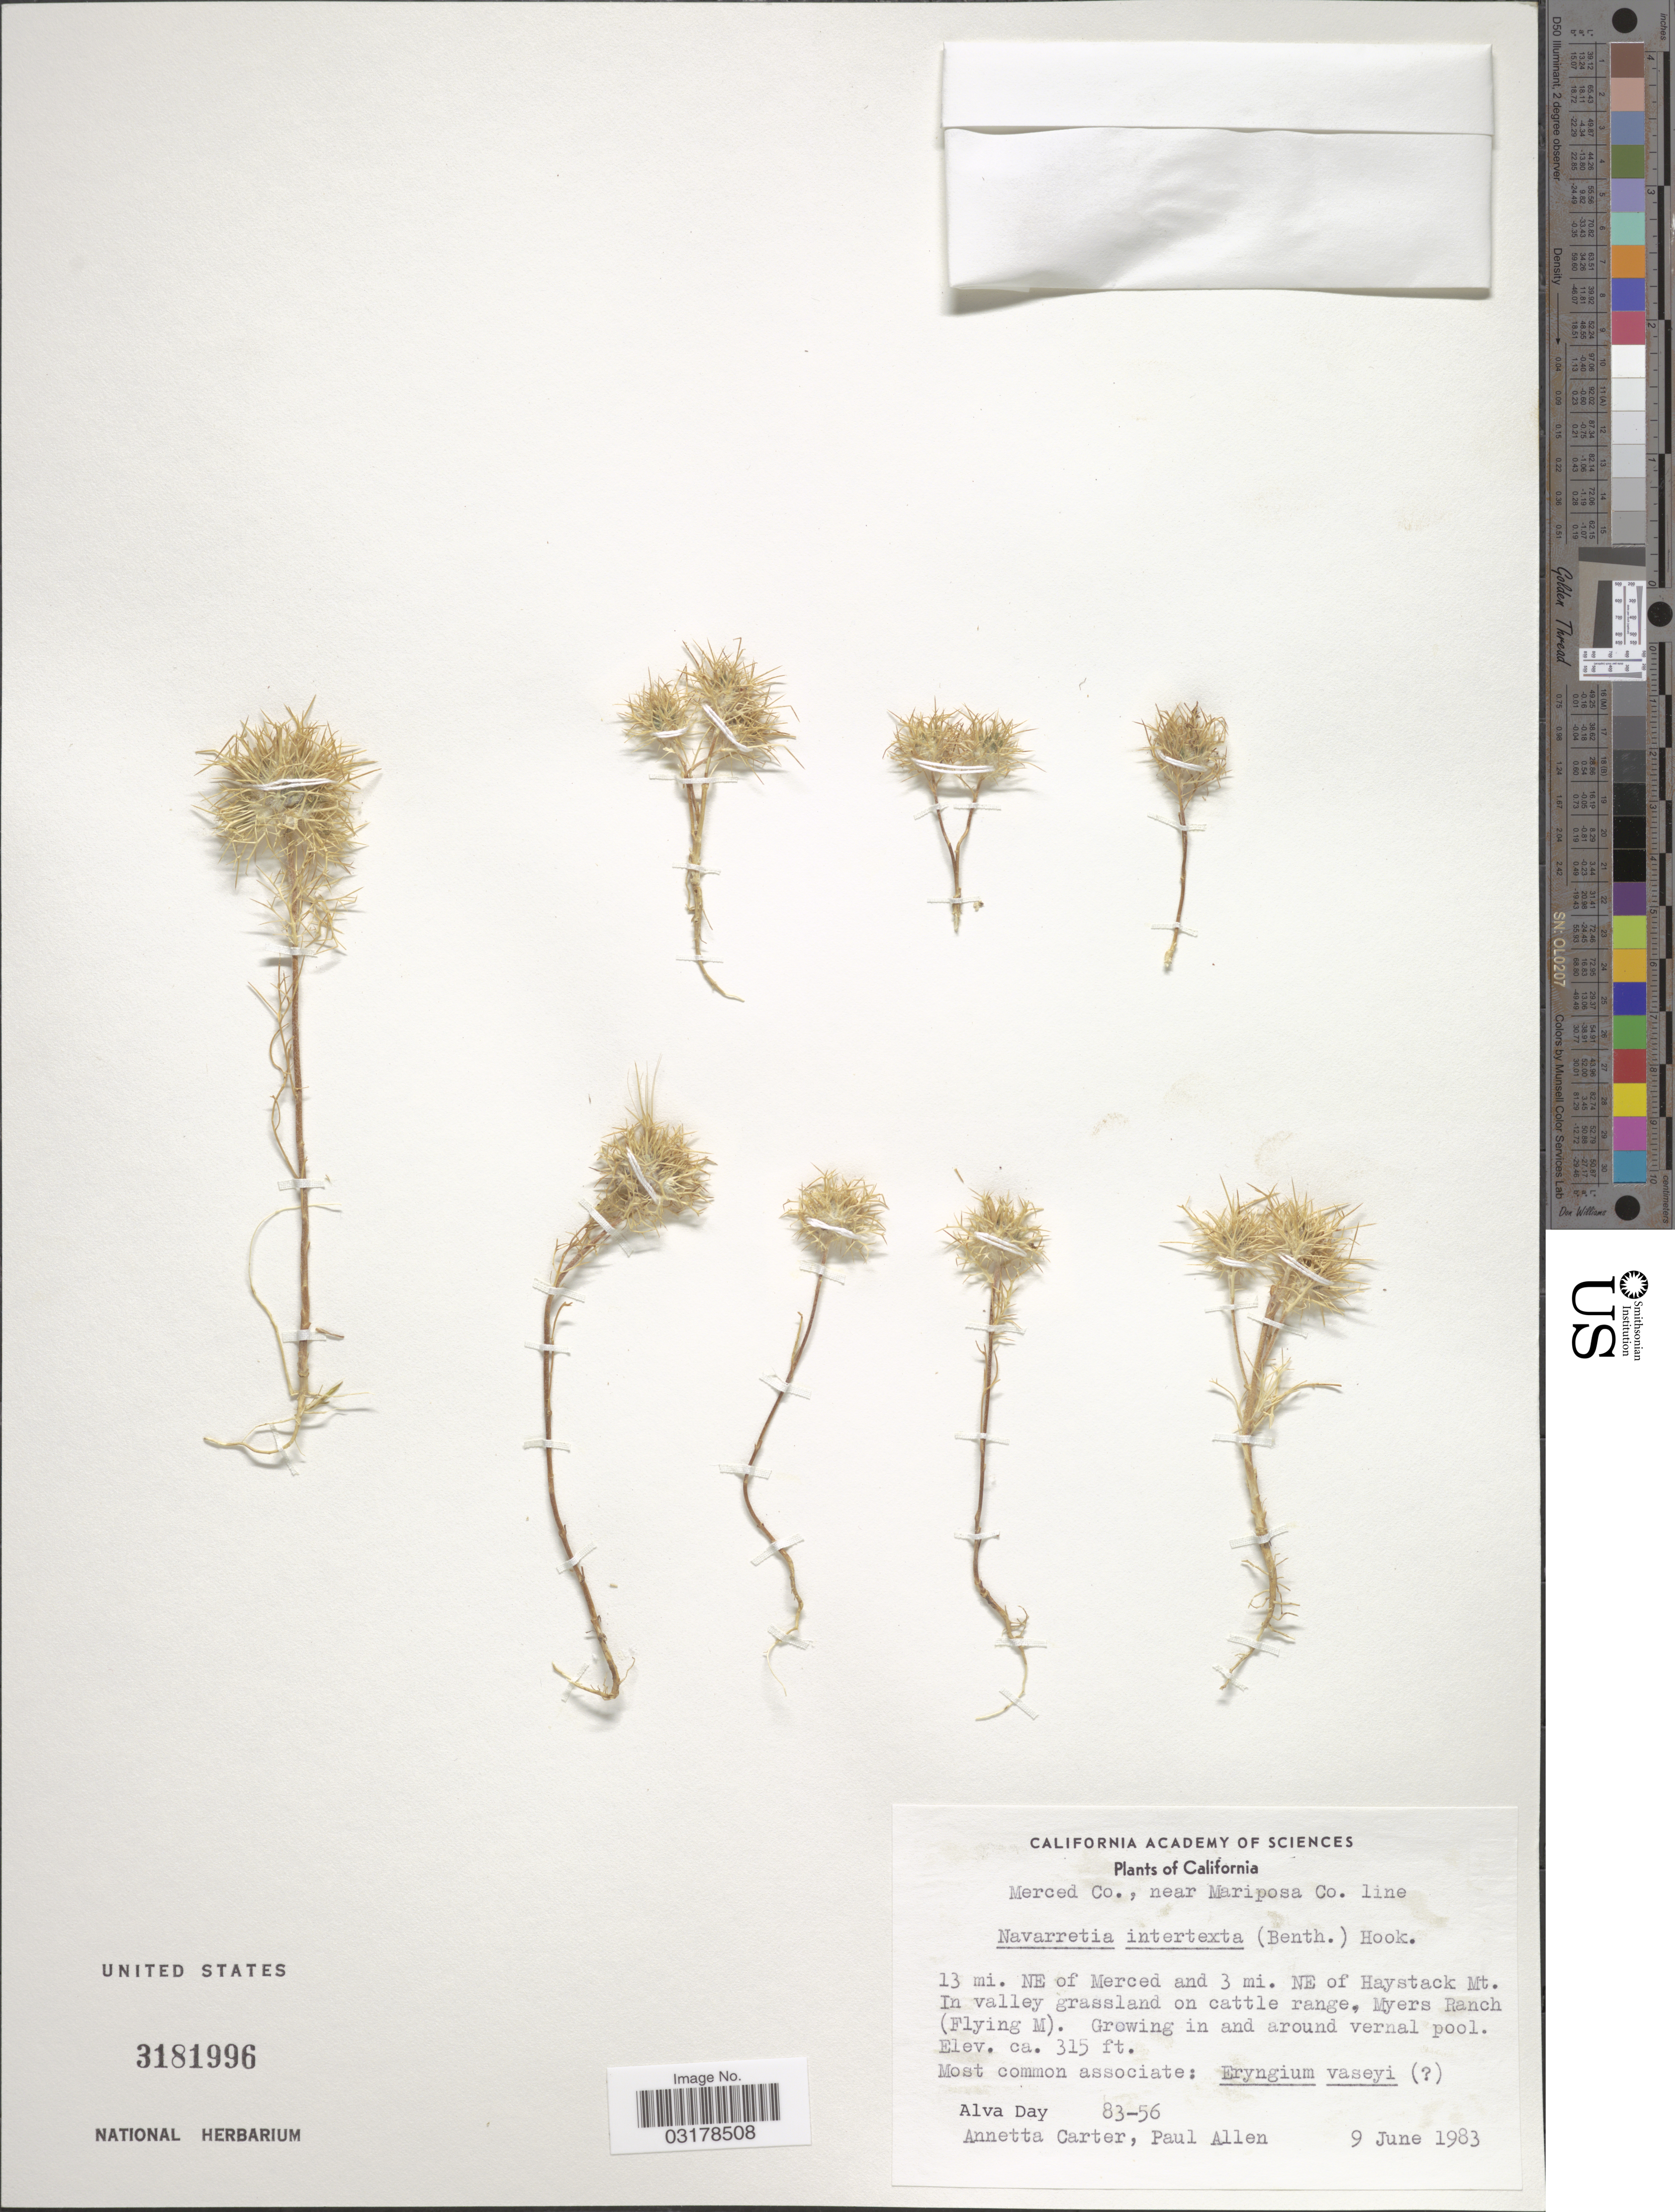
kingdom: Plantae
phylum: Tracheophyta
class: Magnoliopsida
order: Ericales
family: Polemoniaceae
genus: Navarretia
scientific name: Navarretia intertexta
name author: (Benth.) Hook.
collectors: A. G. Day, A. Carter & P. H. Allen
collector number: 83-56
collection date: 1983-06-09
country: United States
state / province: California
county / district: Mariposa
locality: Merced Co., near Mariposa Co. line. 13 mi. NE of Merced and 3 mi. NE of Haystack Mt. In valley grassland on cattle range, Myers Ranch (Flying M).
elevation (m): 96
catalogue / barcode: US 3181996